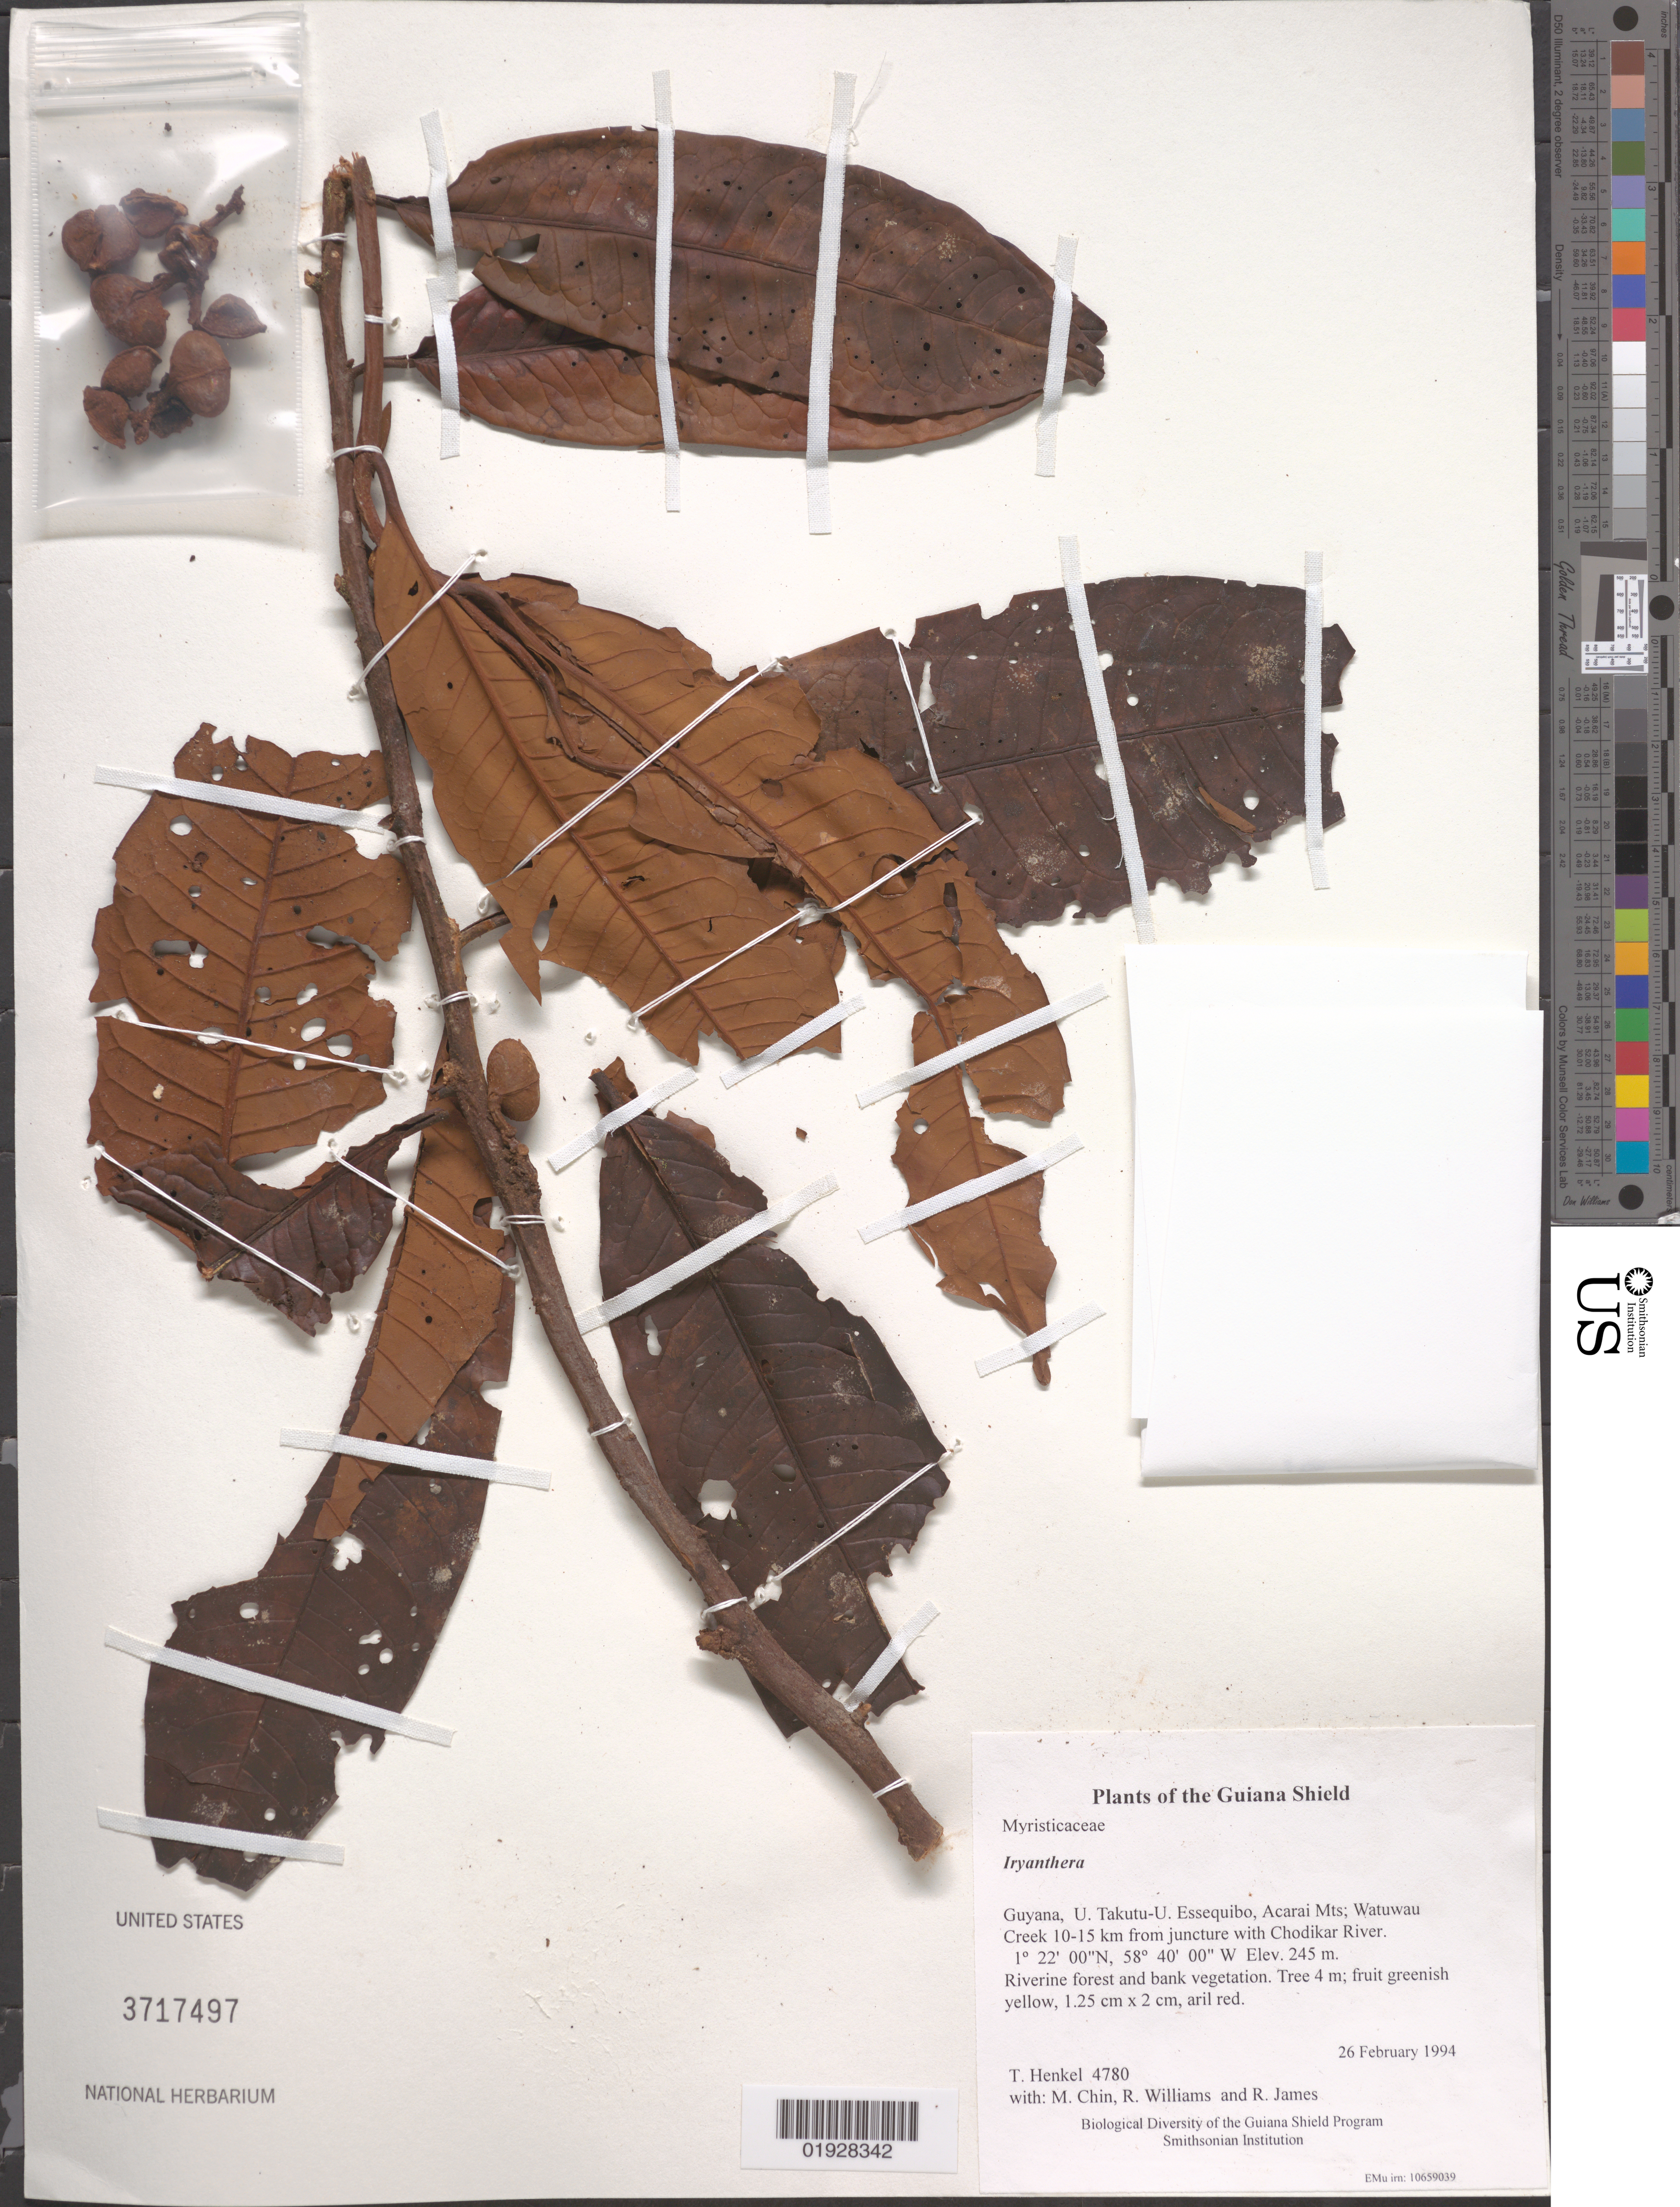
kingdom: Plantae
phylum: Tracheophyta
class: Magnoliopsida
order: Magnoliales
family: Myristicaceae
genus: Iryanthera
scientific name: Iryanthera hostmannii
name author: (Benth.) Warb.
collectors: T. Henkel, M. Chin, R. Williams & R. James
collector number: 4780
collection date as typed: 26 February 1994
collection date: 1994-02-26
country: Guyana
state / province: U. Takutu-U. Essequibo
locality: Acarai Mts; Watuwau Creek 10-15 km from juncture with Chodikar River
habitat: Riverine forest and bank vegetation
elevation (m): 245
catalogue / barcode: US 3717497